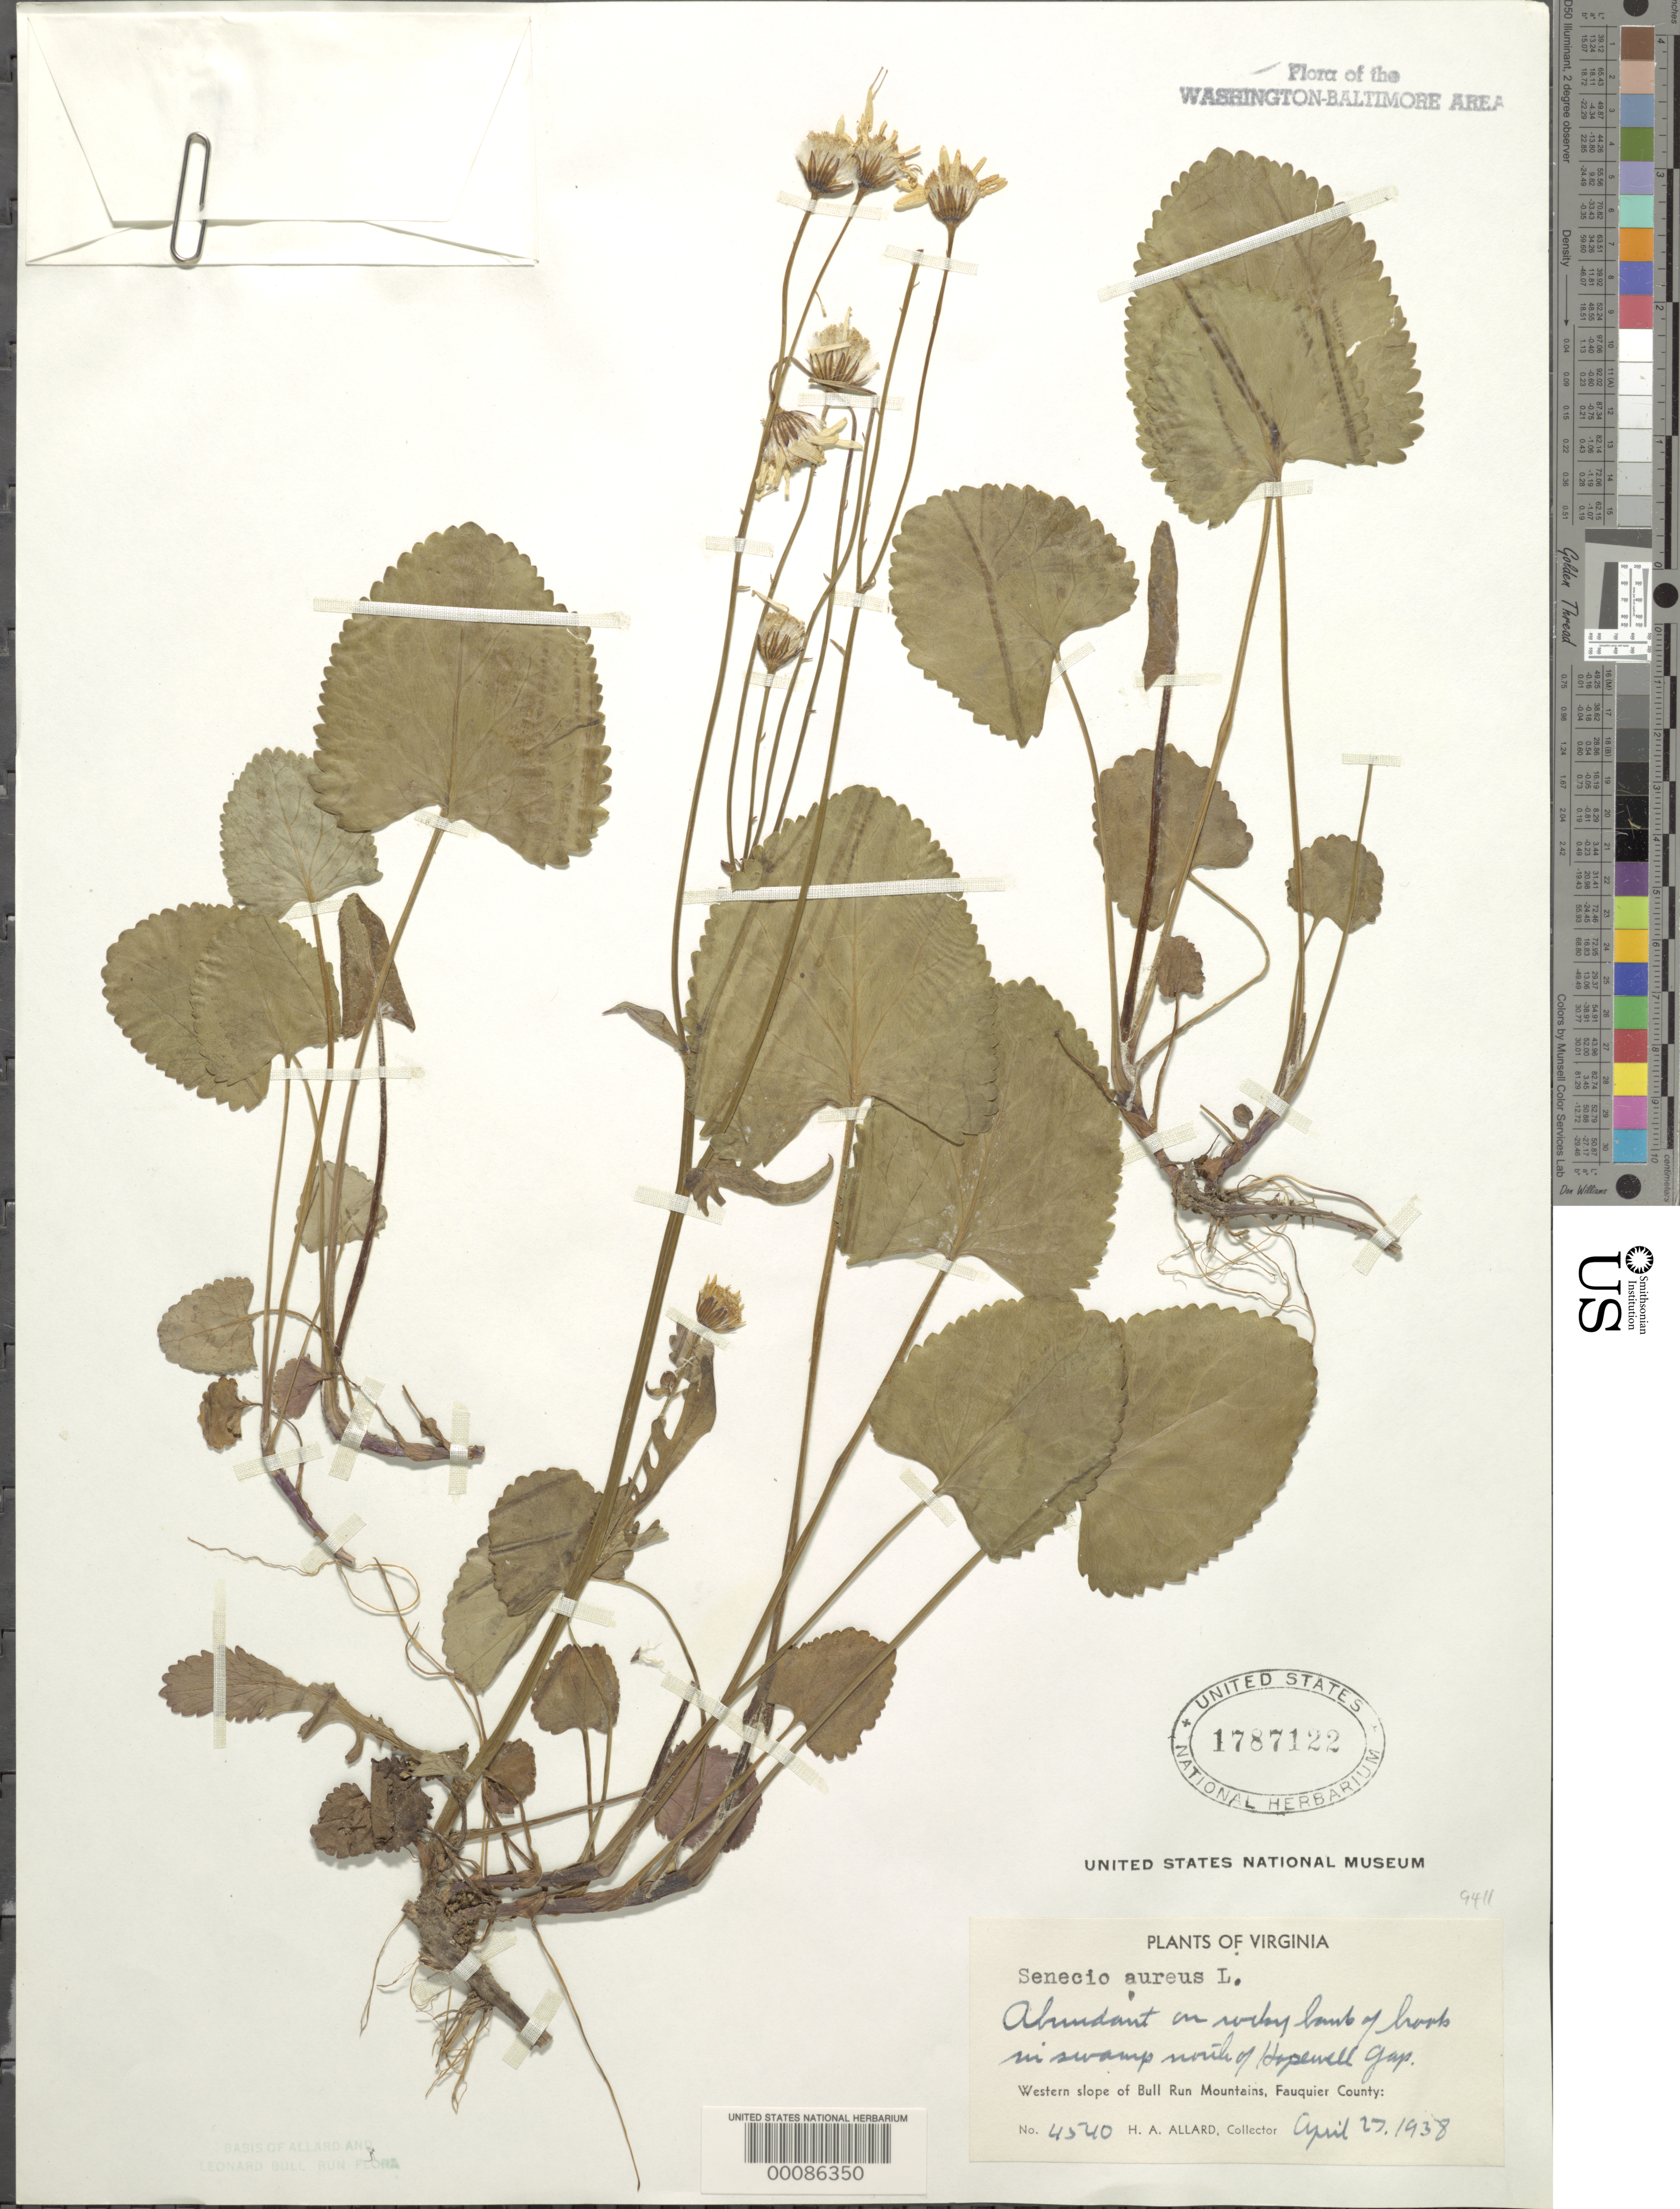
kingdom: Plantae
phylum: Tracheophyta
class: Magnoliopsida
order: Asterales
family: Asteraceae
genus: Packera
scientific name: Packera aurea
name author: (L.) Á. Löve & D. Löve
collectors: H. A. Allard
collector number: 4540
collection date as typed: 27 Apr 1938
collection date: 1938-04-27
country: United States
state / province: Virginia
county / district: Fauquier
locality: North of Hopewell Gap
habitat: Rocky brook bank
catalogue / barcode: US 1787122